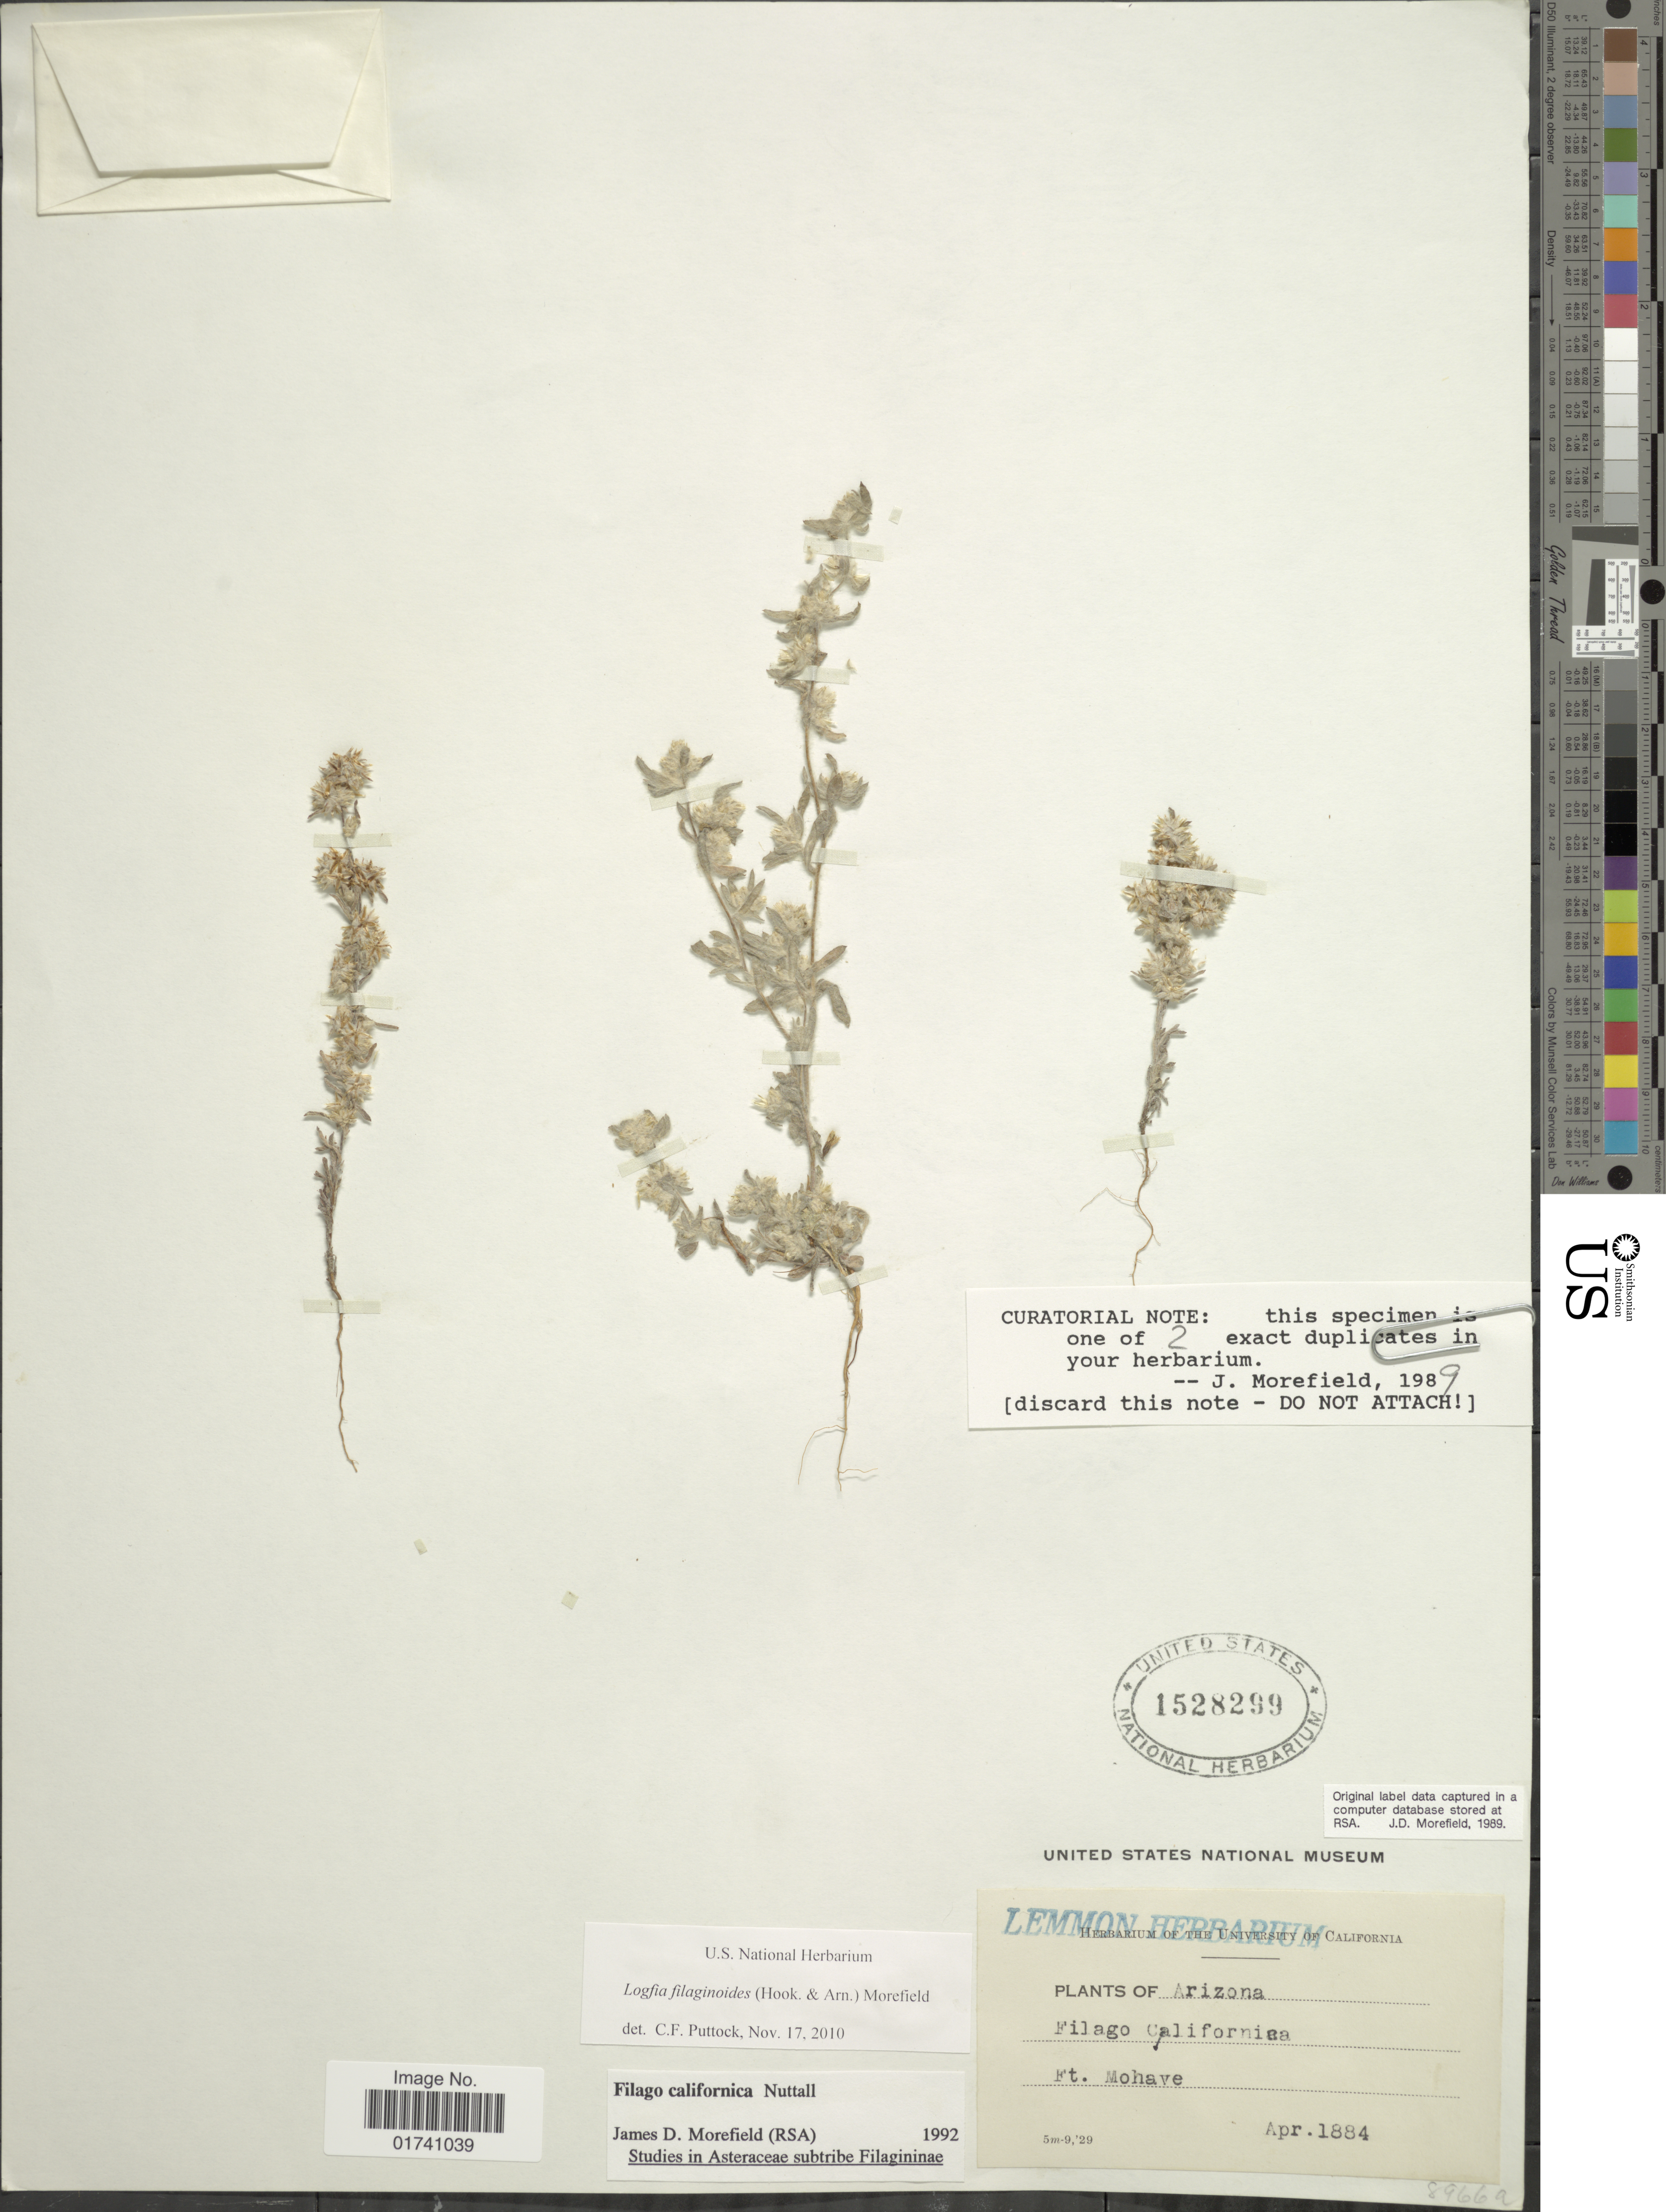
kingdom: Plantae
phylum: Tracheophyta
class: Magnoliopsida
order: Asterales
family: Asteraceae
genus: Logfia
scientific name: Logfia filaginoides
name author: (Hook. & Arn.) Morefield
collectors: ex herb. Lemmon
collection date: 1884-04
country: United States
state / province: Arizona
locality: Ft. Mohave.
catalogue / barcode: US 1528299